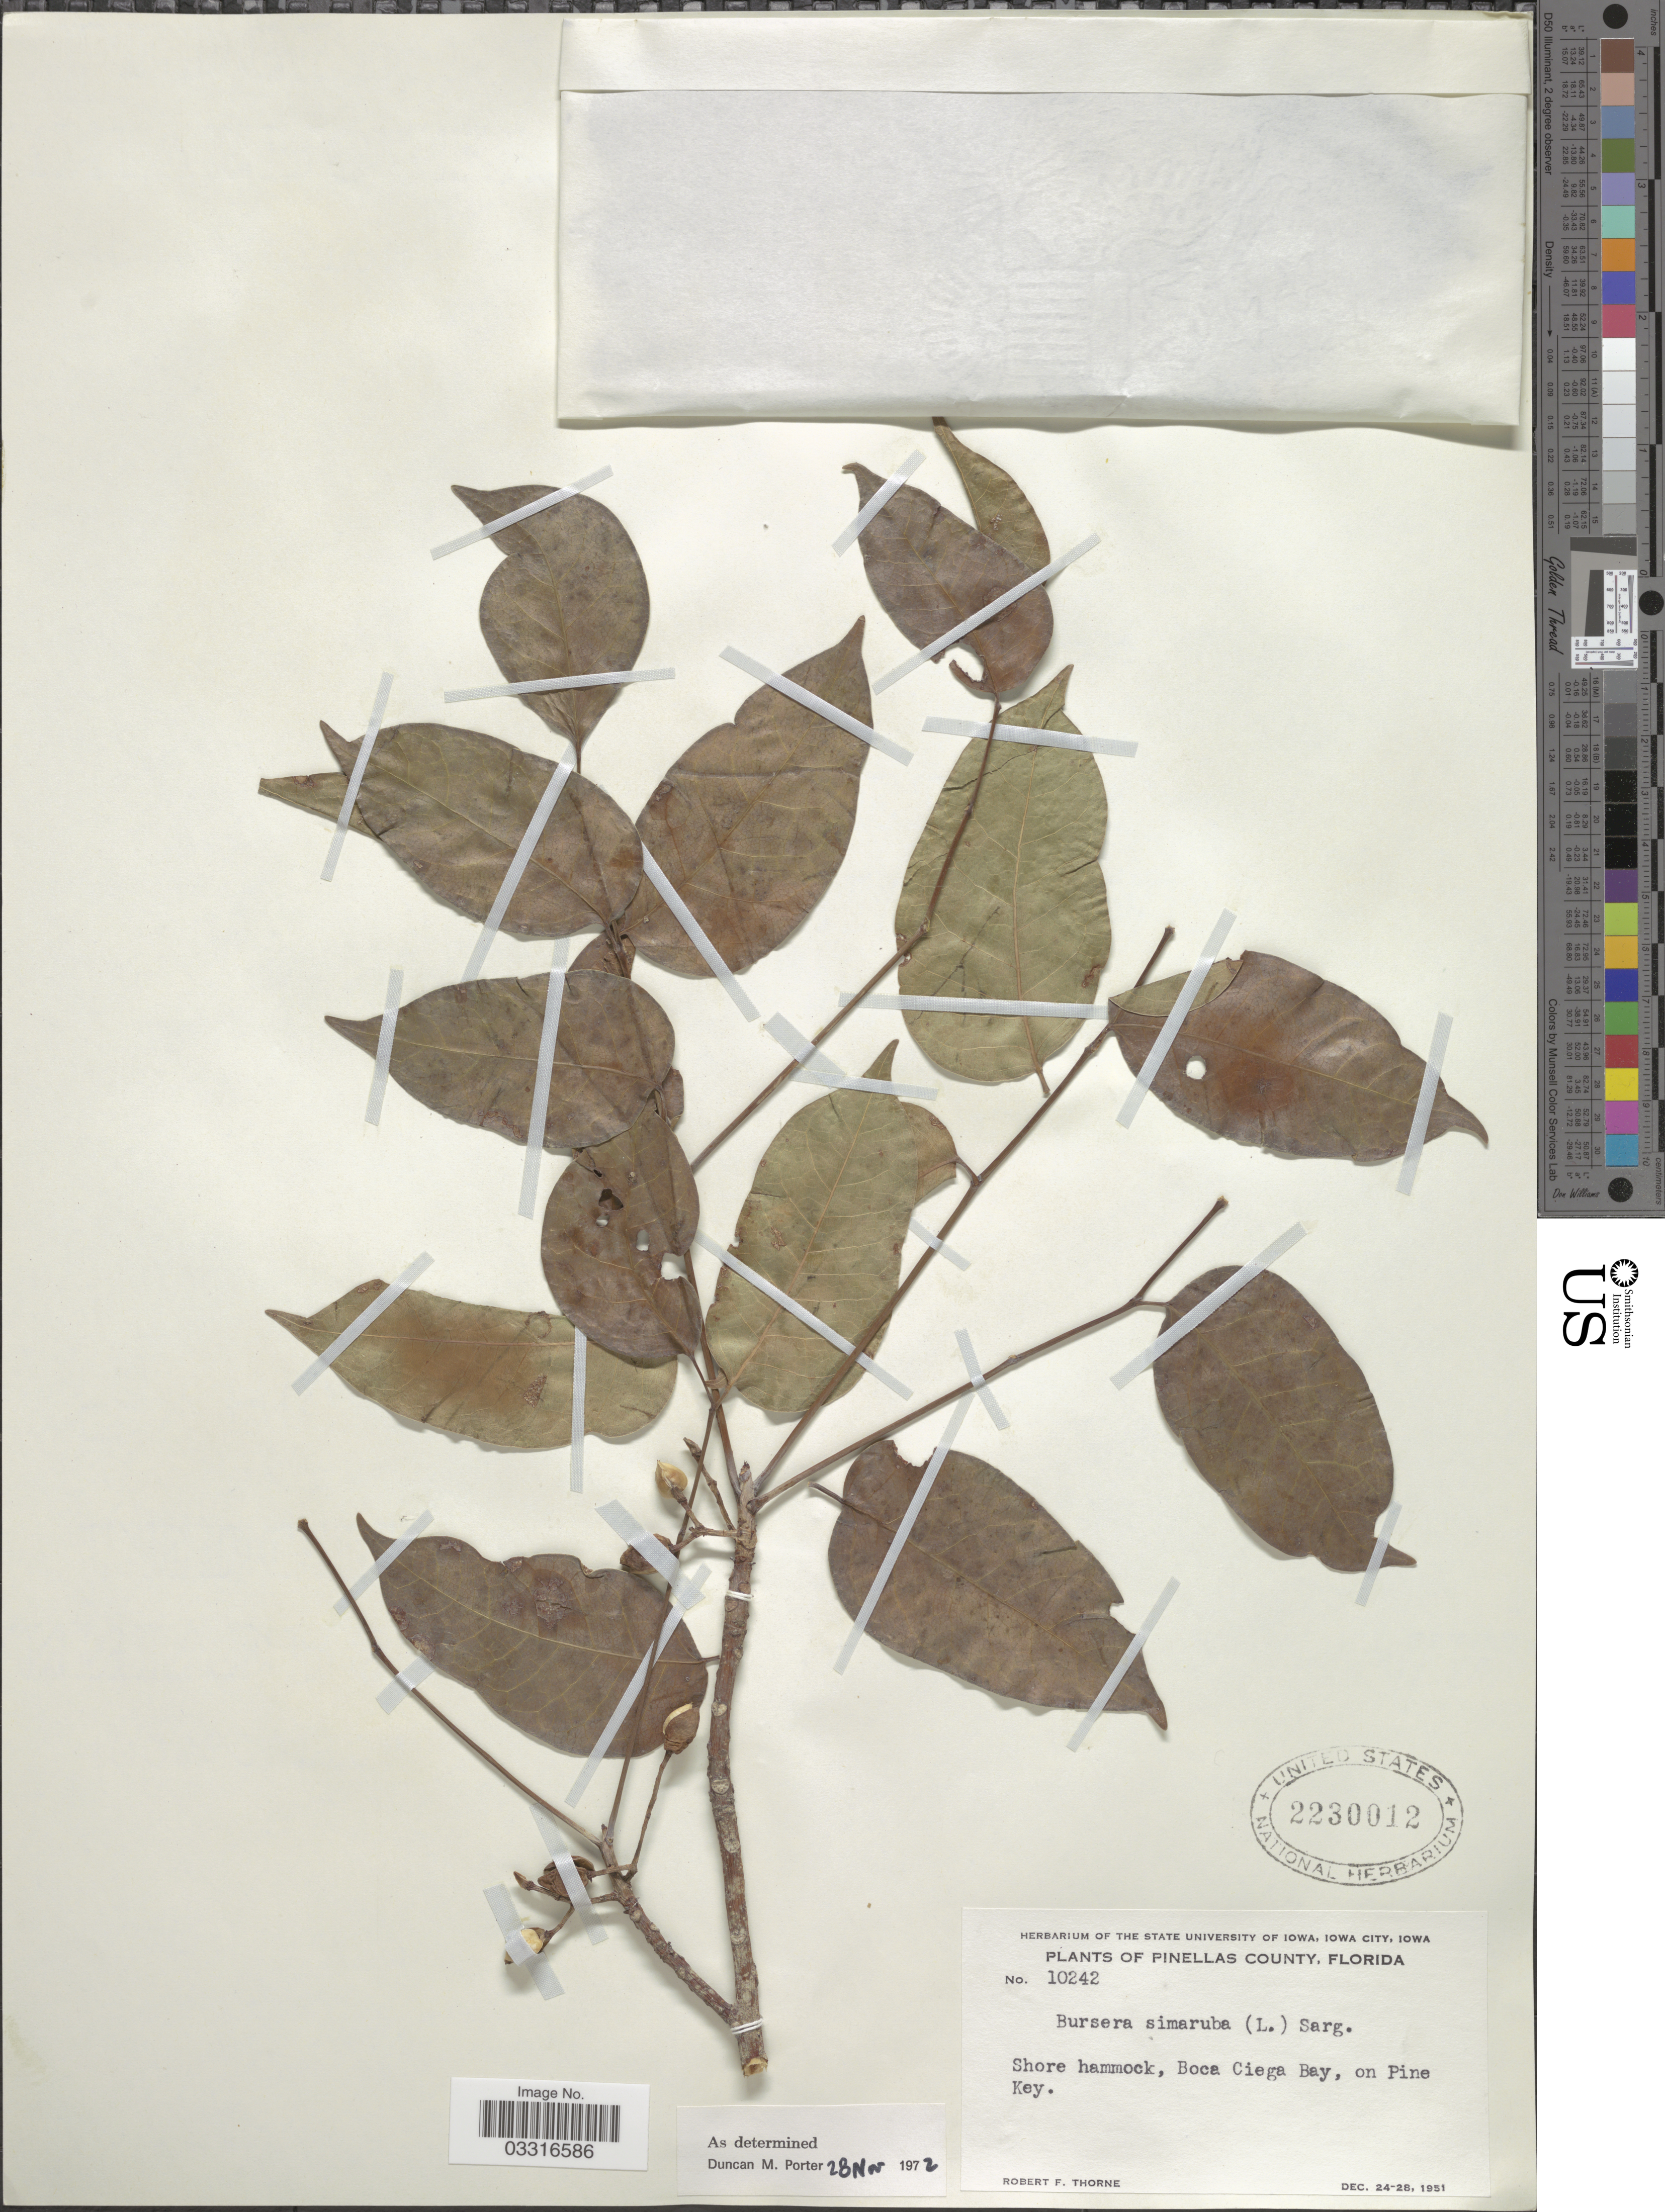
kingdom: Plantae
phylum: Tracheophyta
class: Magnoliopsida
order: Sapindales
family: Burseraceae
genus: Bursera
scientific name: Bursera simaruba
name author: (L.) Sarg.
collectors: R. F. Thorne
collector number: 10242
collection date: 1951-12-24/1951-12-28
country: United States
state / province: Florida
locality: Pinellas County, Shore hammock, Boca Ciega Bay, on Pine Key.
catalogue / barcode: US 2230012